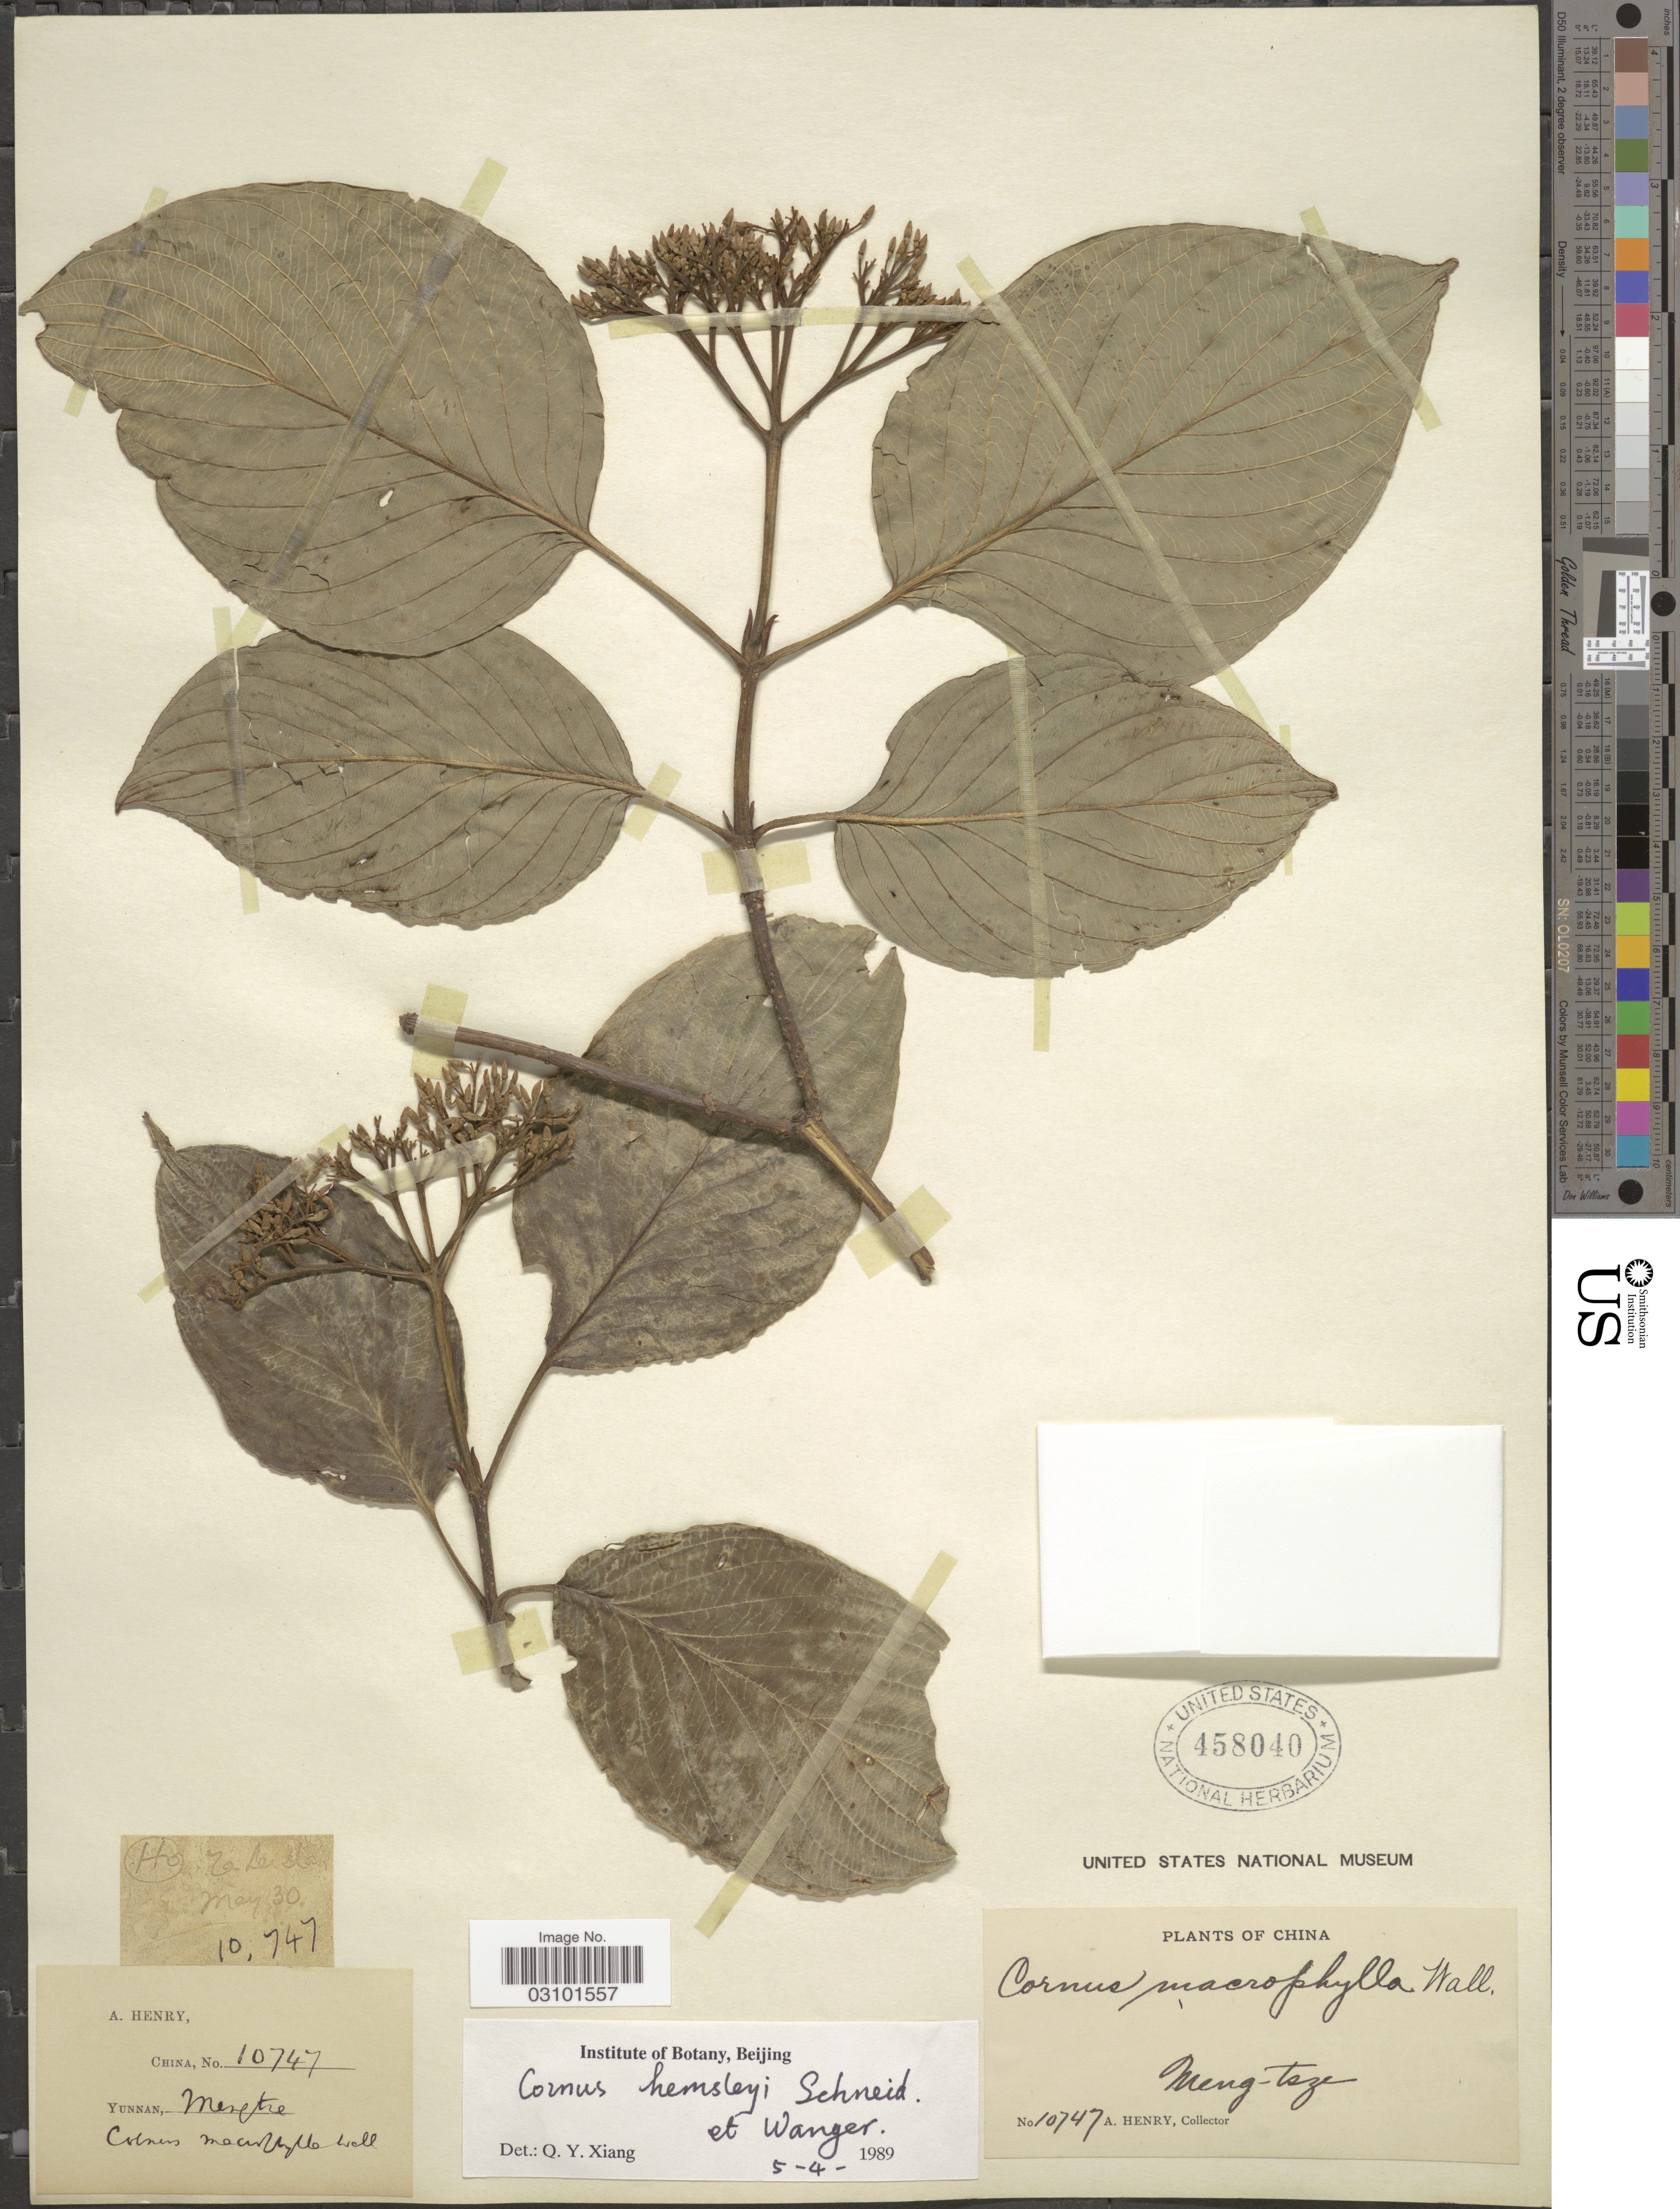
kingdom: Plantae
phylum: Tracheophyta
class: Magnoliopsida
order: Cornales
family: Cornaceae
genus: Cornus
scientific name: Cornus hemsleyi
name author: C.K. Schneid. & Wagnerin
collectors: A. Henry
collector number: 10747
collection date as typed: Transcribed d/m/y: /5/30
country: China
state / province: Yunnan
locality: Mengtze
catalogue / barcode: US 458040